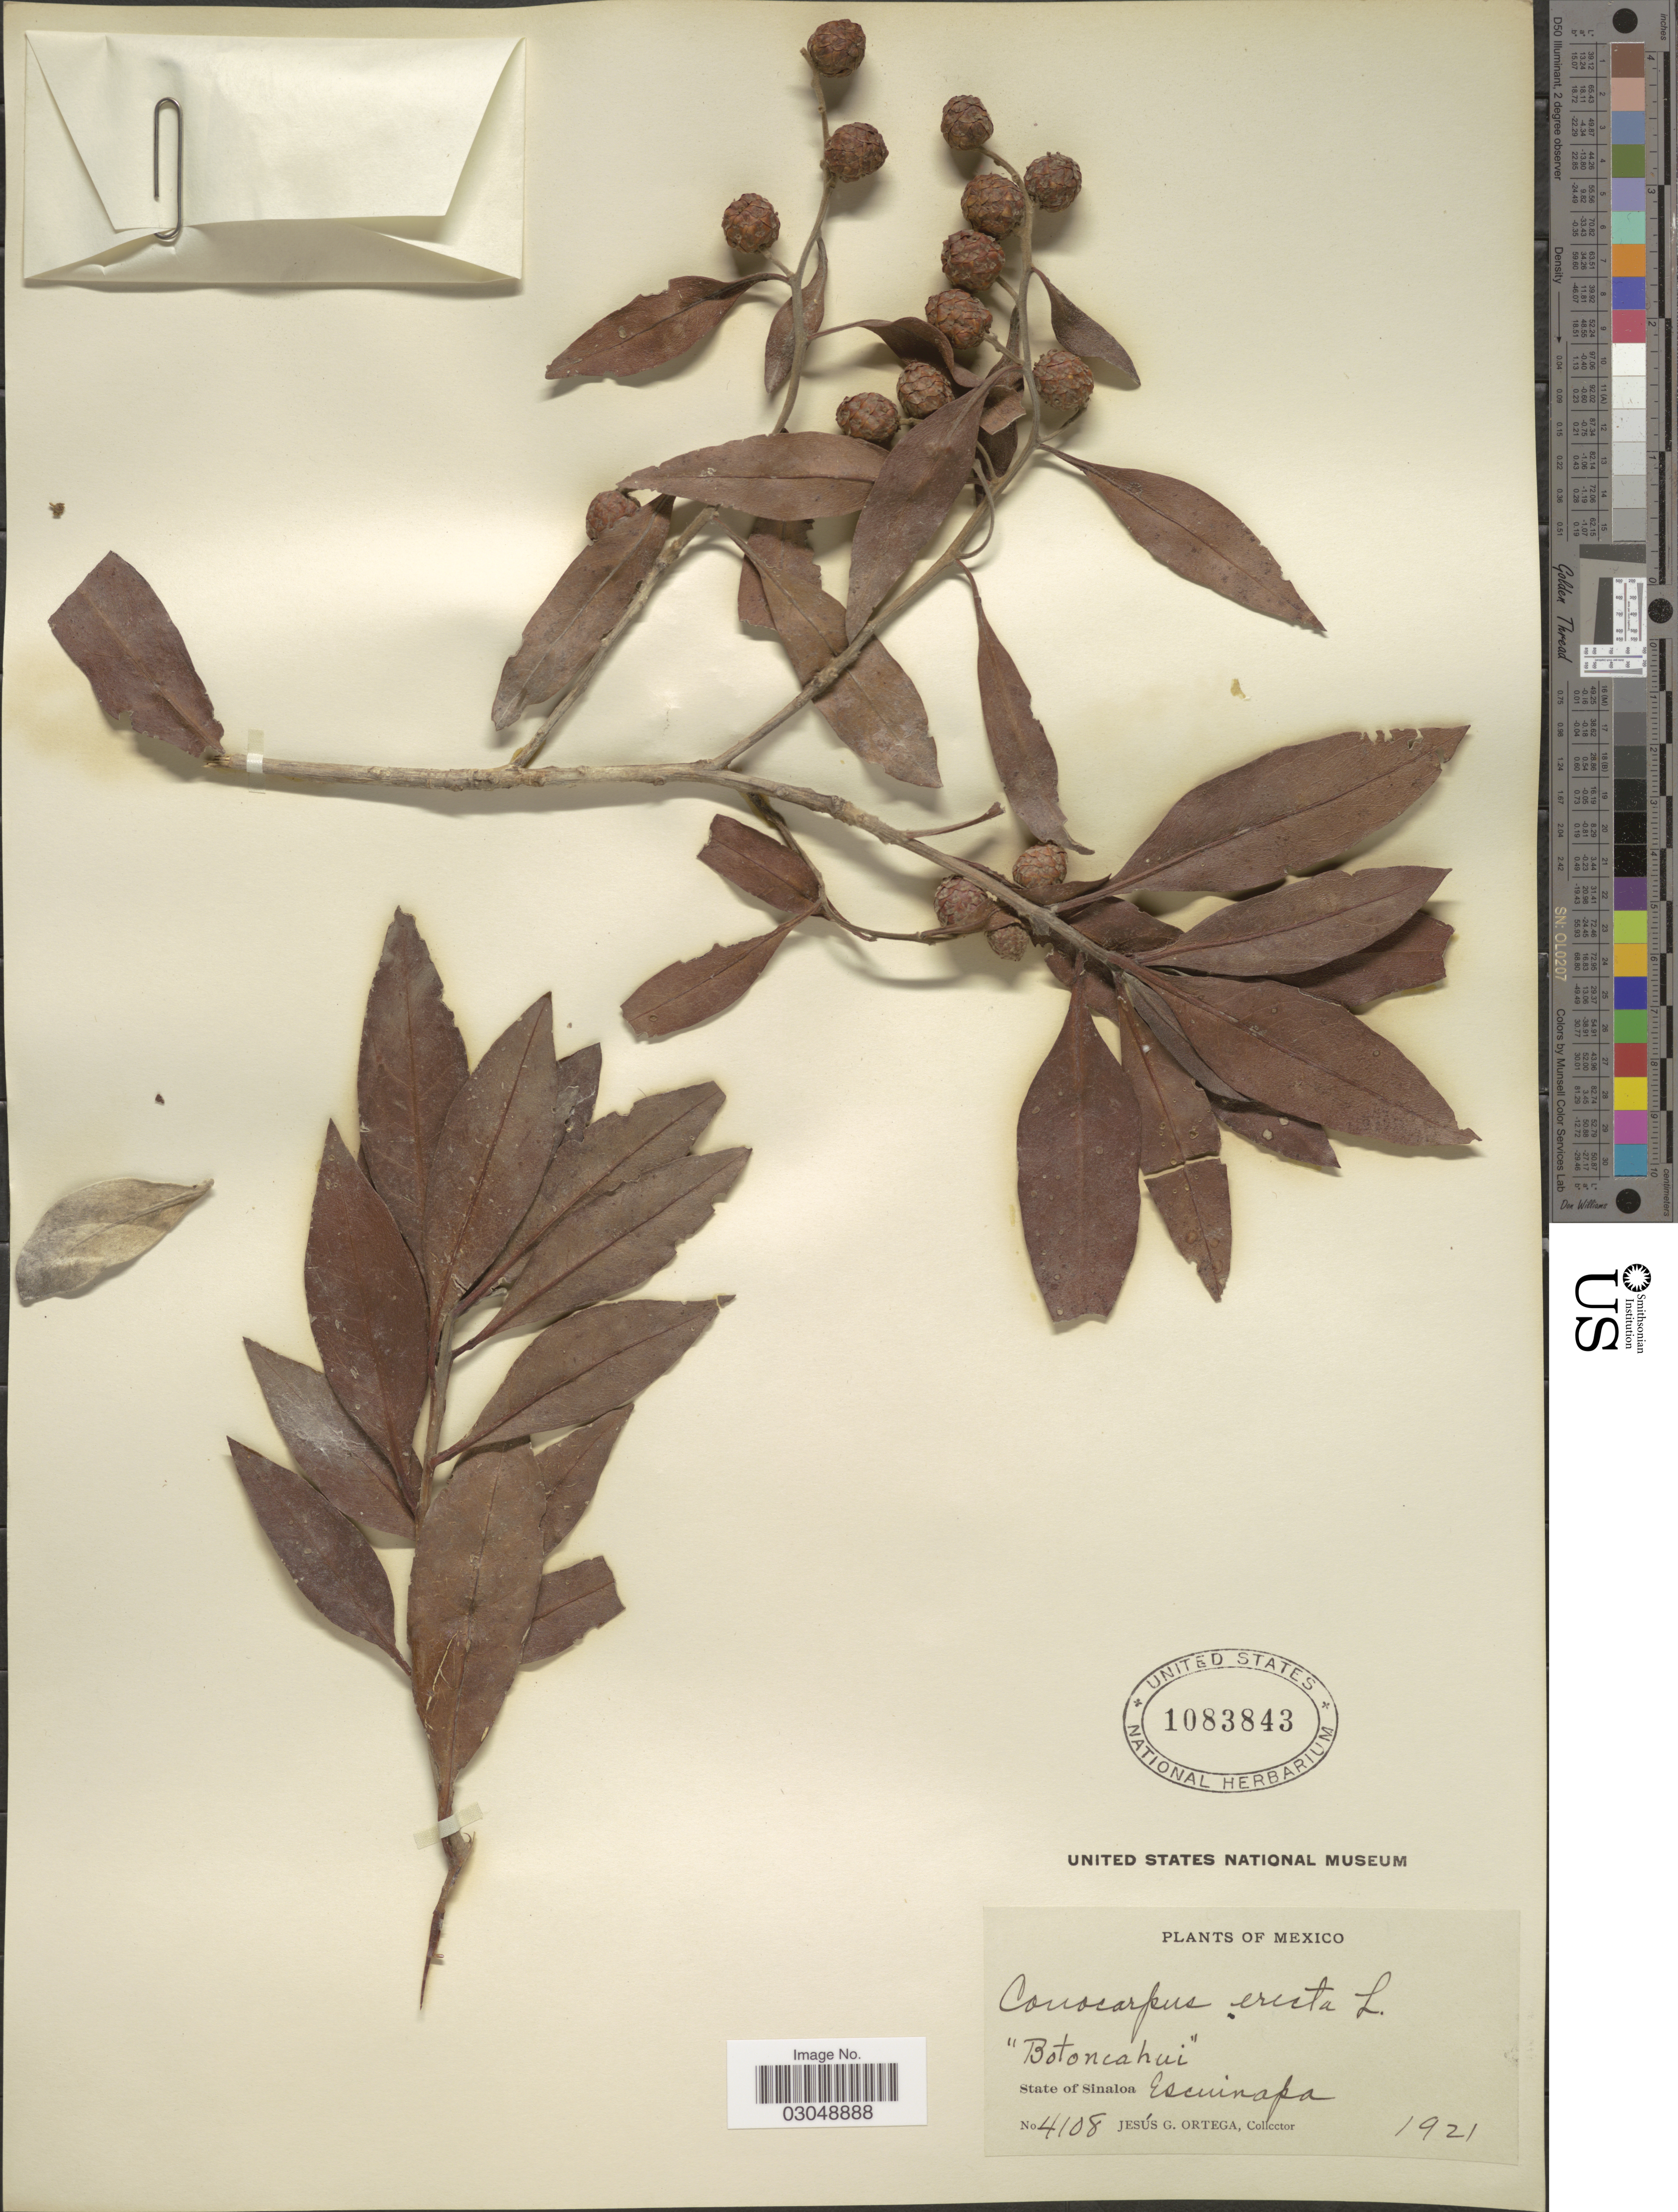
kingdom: Plantae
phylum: Tracheophyta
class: Magnoliopsida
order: Myrtales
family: Combretaceae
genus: Conocarpus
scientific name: Conocarpus erectus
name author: L.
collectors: J. Ortega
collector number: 4108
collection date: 1921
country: Mexico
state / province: Sinaloa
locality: Escuinapa.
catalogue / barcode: US 1083843